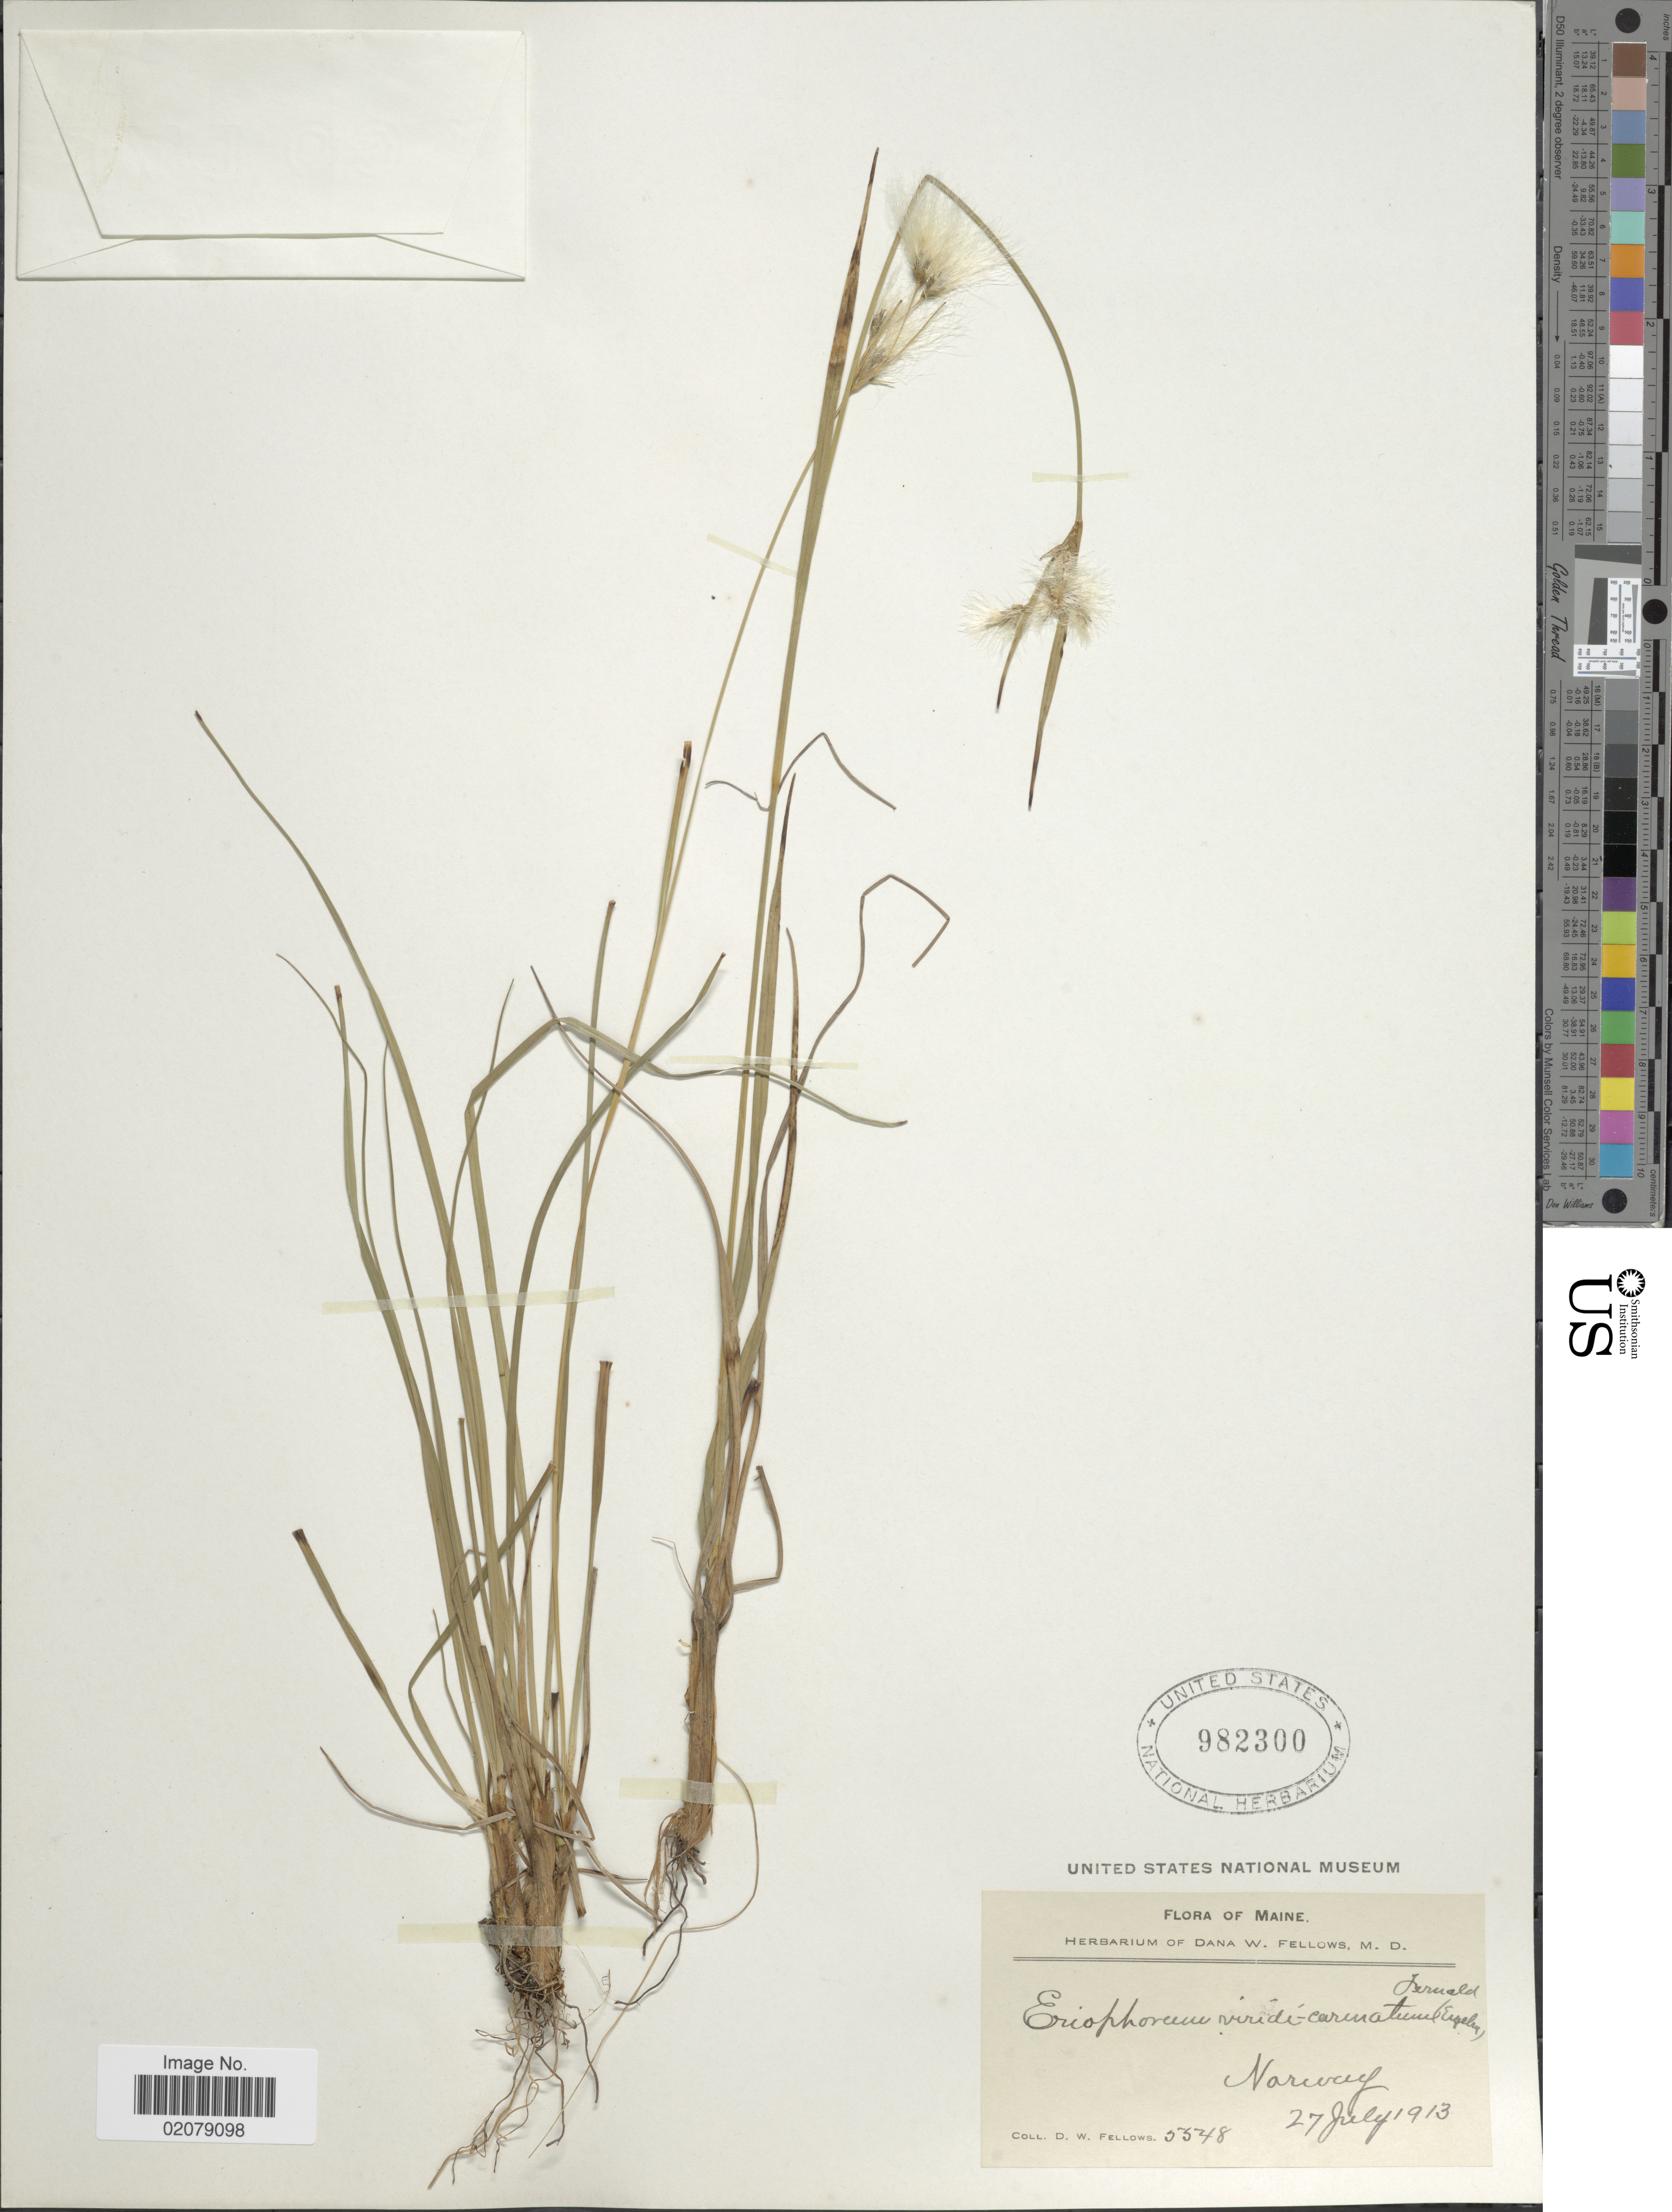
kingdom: Plantae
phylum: Tracheophyta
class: Liliopsida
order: Poales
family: Cyperaceae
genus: Eriophorum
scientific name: Eriophorum viridicarinatum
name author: (Englem.) Fernald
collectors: D. W. Fellows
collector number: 5548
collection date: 1913-07-27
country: United States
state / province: Maine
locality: Nareway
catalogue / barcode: US 982300